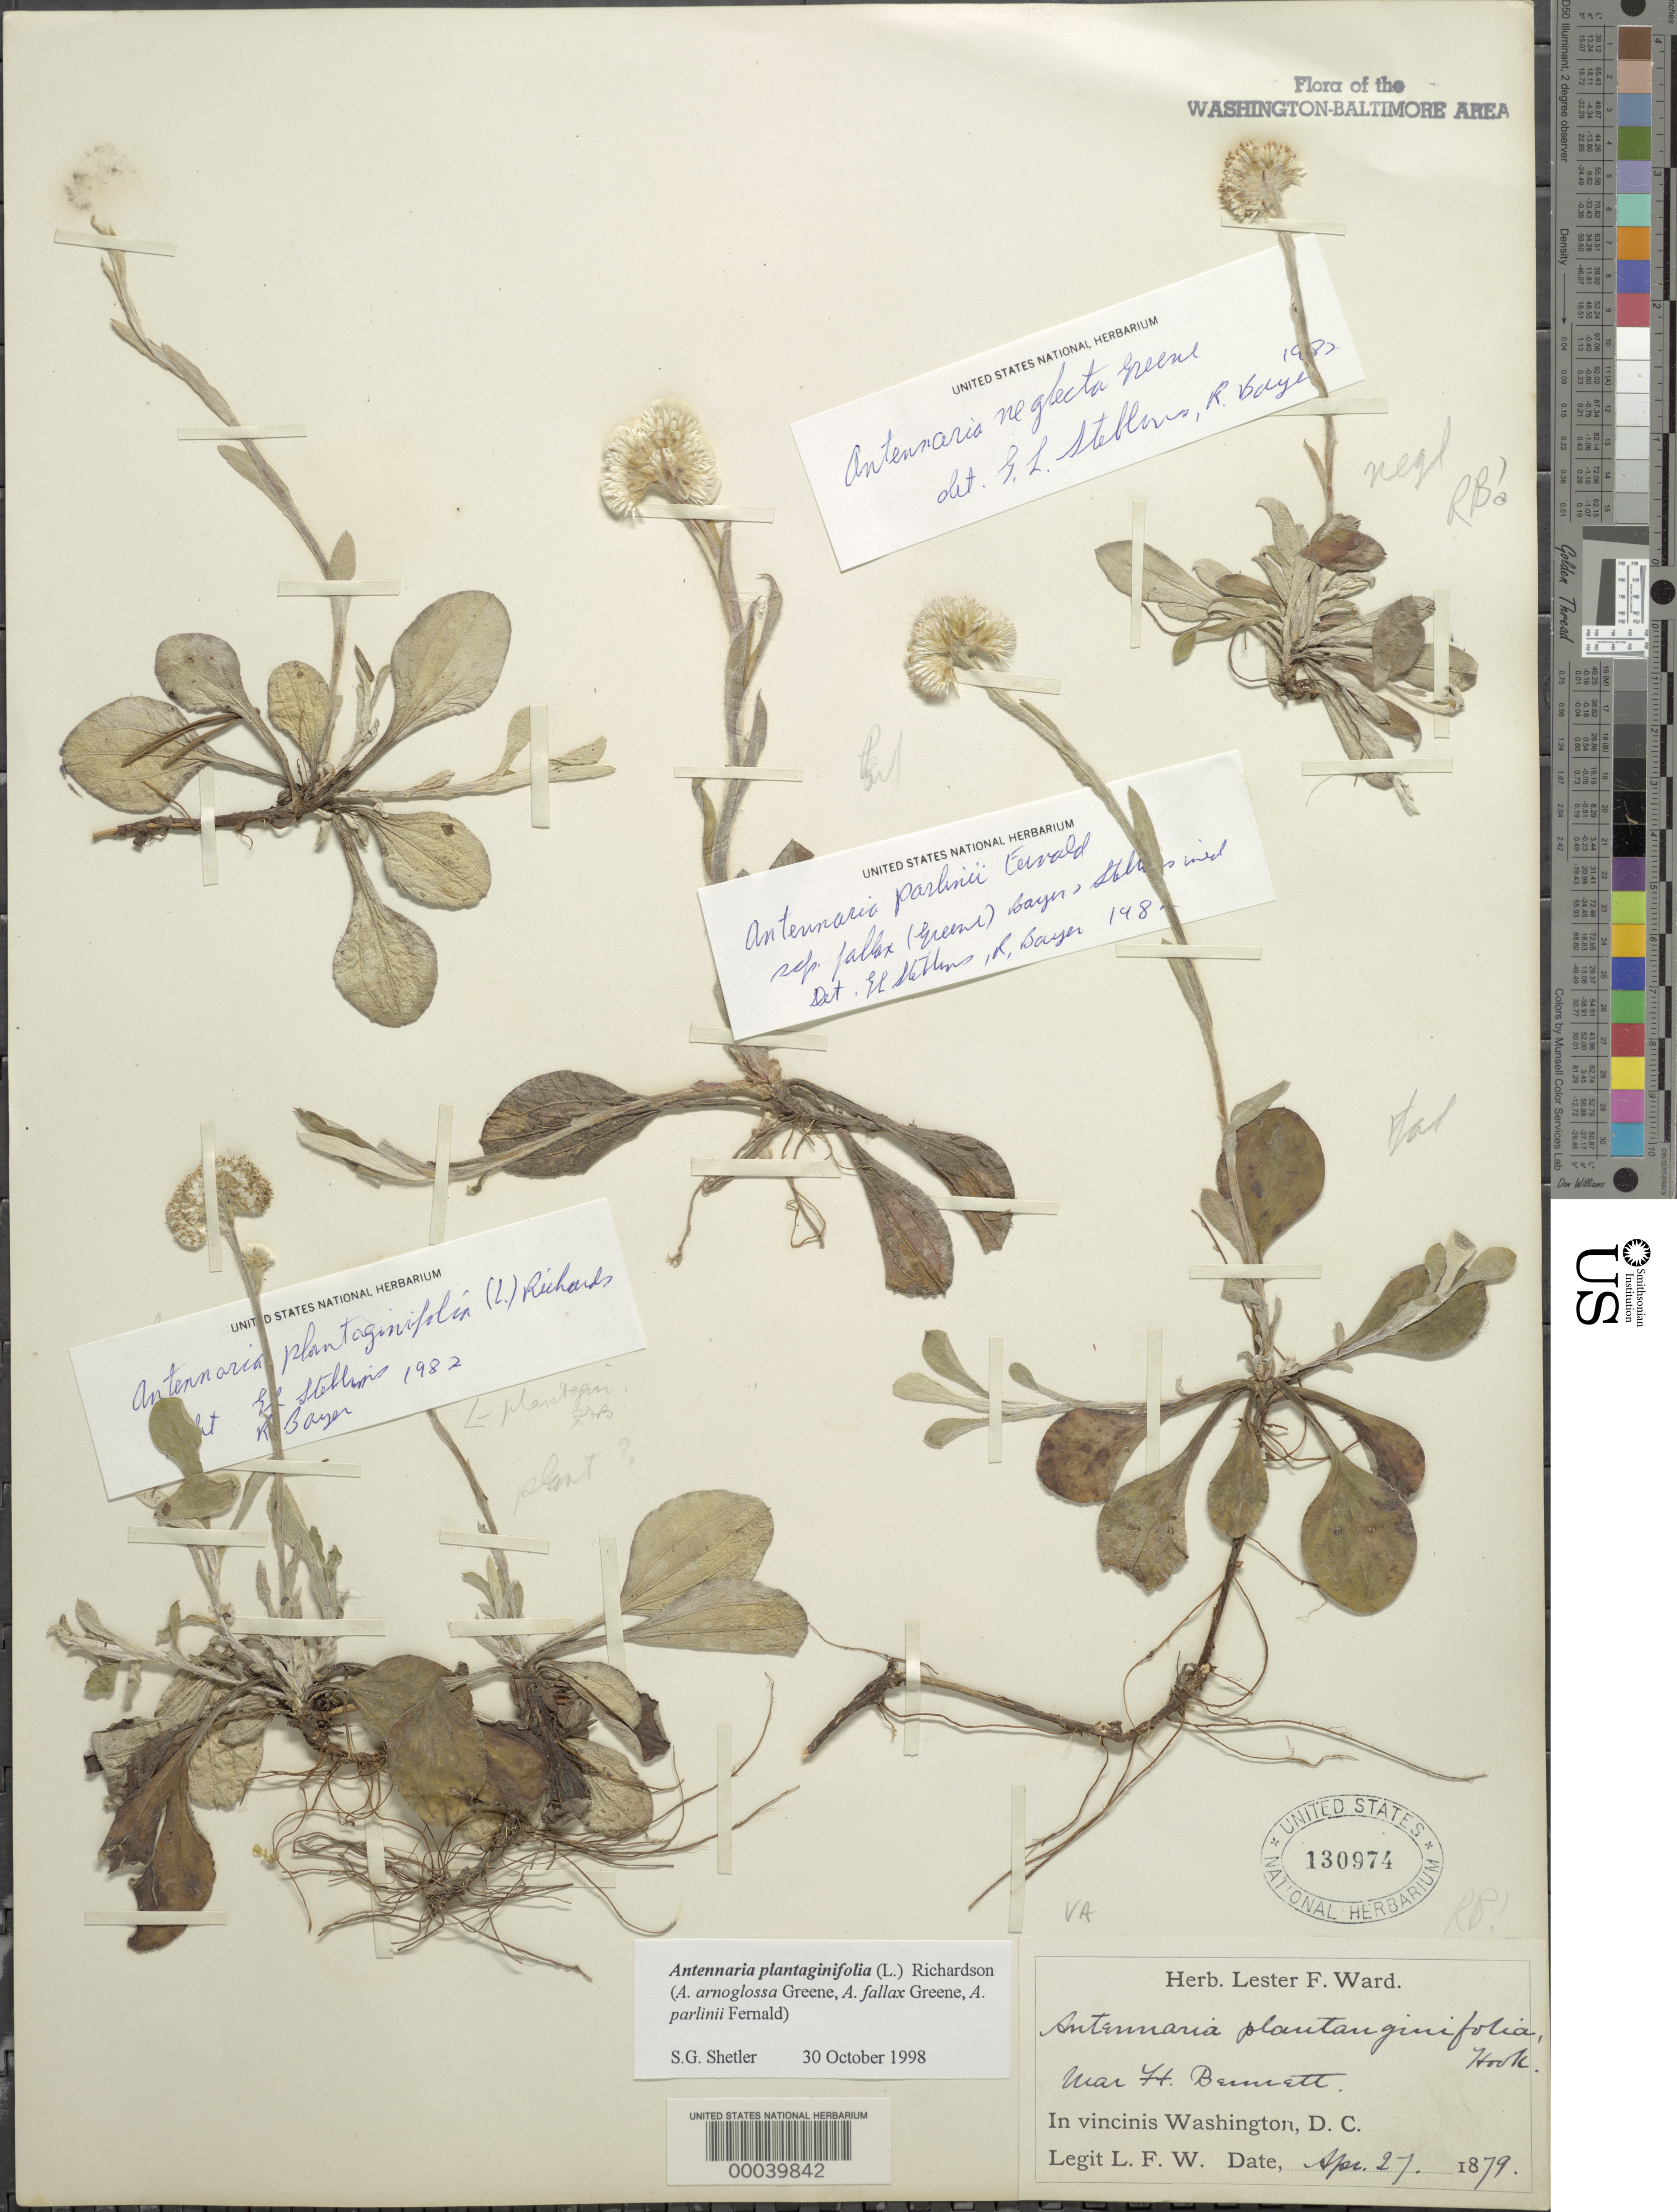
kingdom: Plantae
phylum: Tracheophyta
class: Magnoliopsida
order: Asterales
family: Asteraceae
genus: Antennaria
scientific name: Antennaria plantaginifolia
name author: (L.) Richardson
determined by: Steebins, G. L.; Bayer, R.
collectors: L. F. Ward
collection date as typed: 27 Apr 1879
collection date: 1879-04-27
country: United States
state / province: Virginia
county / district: Arlington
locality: Near Ft. Bennett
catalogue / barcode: US 130974